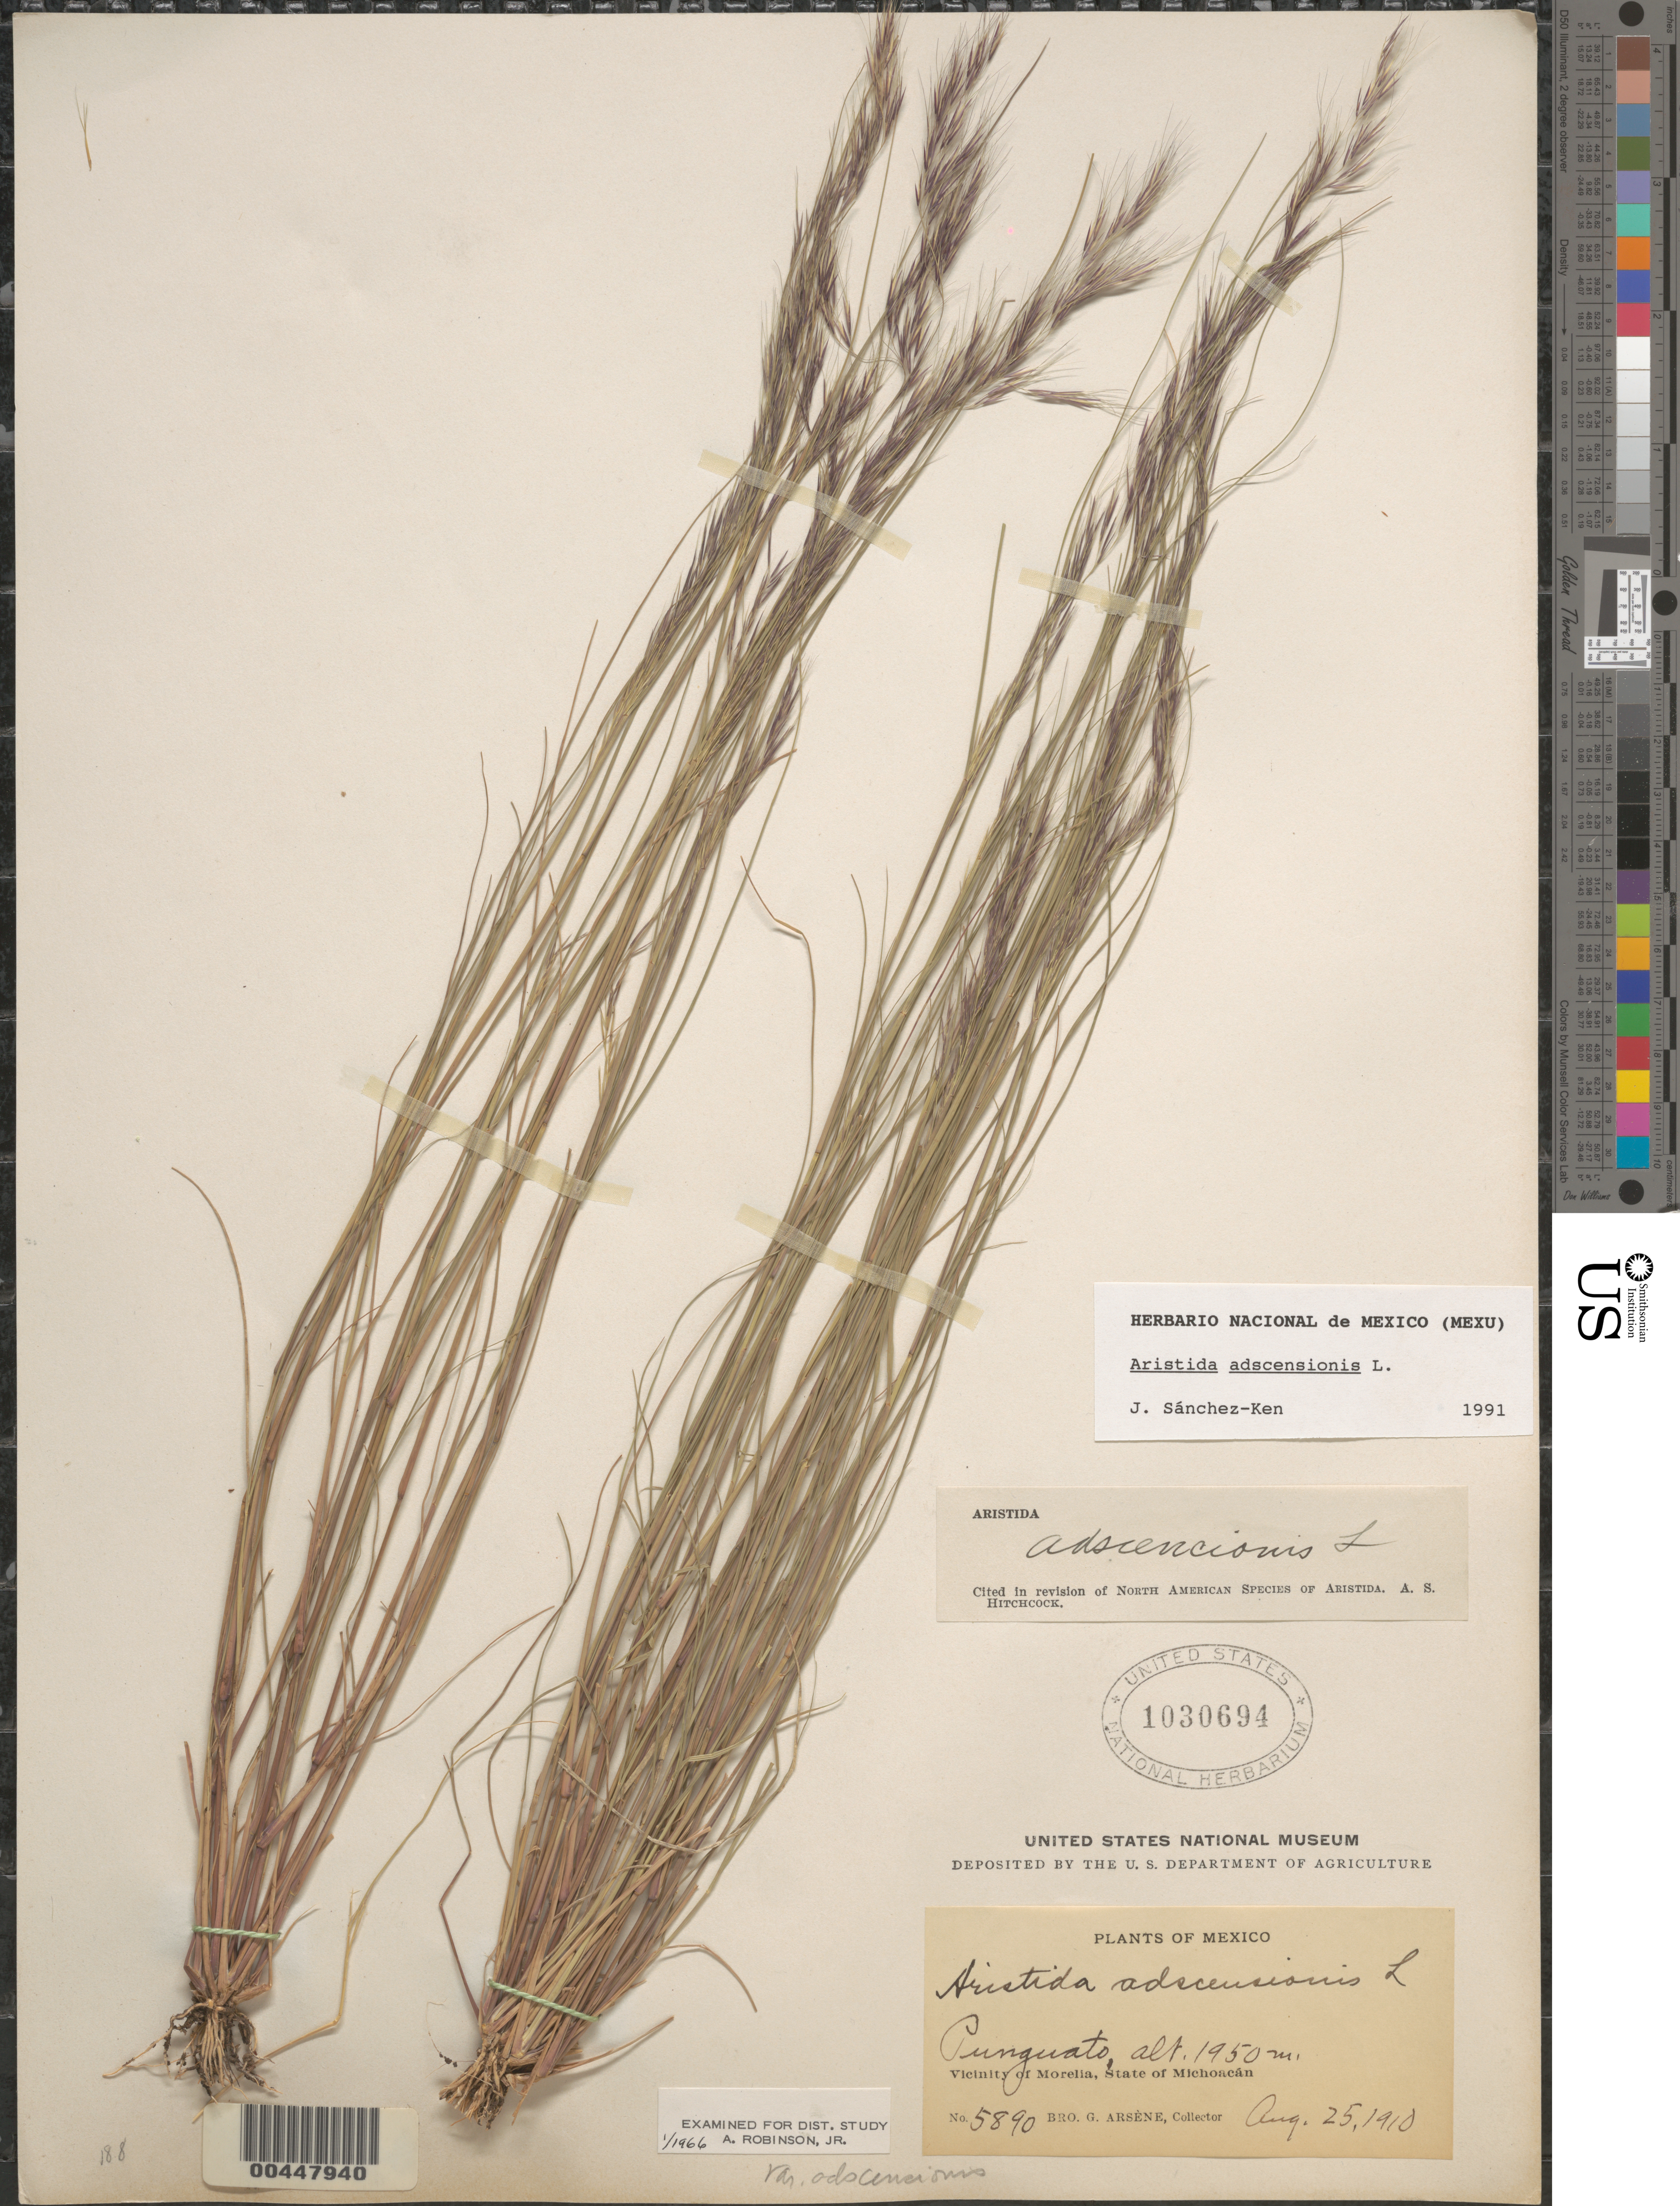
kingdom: Plantae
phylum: Tracheophyta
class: Liliopsida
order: Poales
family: Poaceae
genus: Aristida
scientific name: Aristida adscensionis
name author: L.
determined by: Sánchez-Ken, J. G.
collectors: Bro. G. Arsène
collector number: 5890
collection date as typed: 25 Aug 1910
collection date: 1910-08-25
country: Mexico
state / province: Michoacán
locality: Vicinity of Morelia, Punguato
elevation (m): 1950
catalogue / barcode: US 1030694